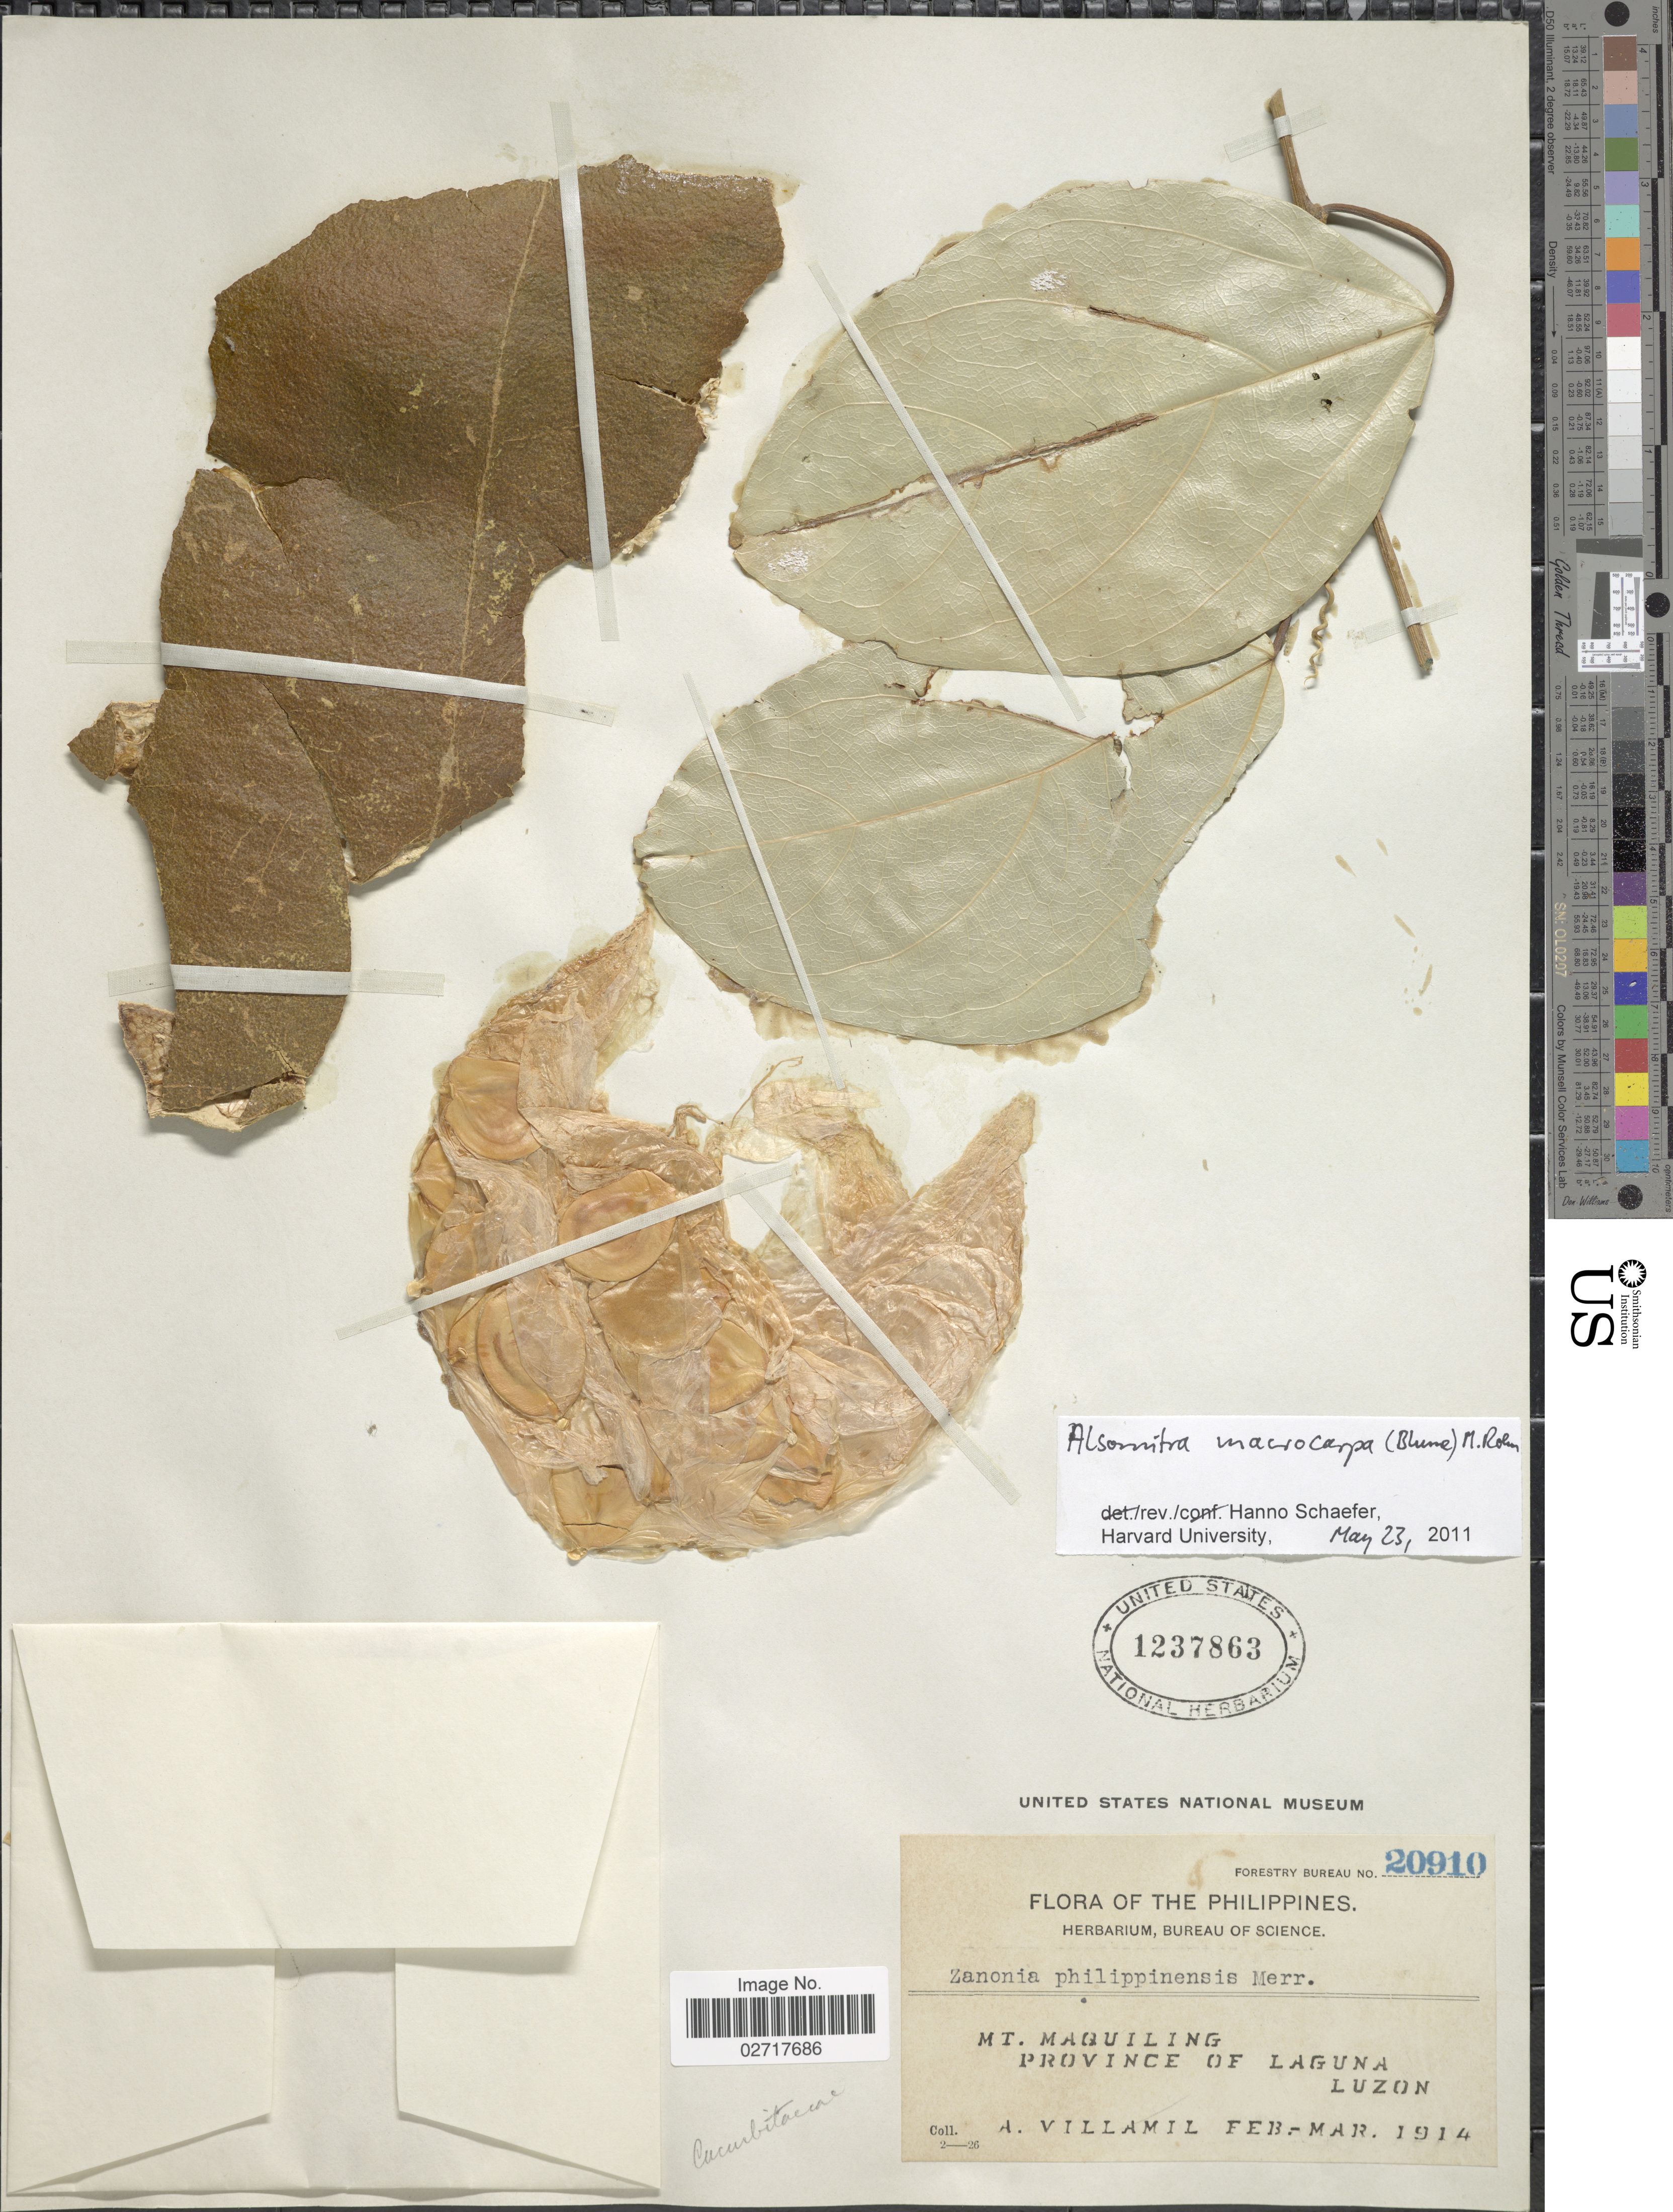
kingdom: Plantae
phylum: Tracheophyta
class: Magnoliopsida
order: Cucurbitales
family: Cucurbitaceae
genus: Alsomitra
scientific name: Alsomitra philippinensis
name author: Cogn.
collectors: A. Villamil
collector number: Forestry Bureau 20910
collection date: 1914-02/1914-03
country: Philippines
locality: Mt. Maquiling, Province of Laguna, Luzon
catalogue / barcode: US 1237863